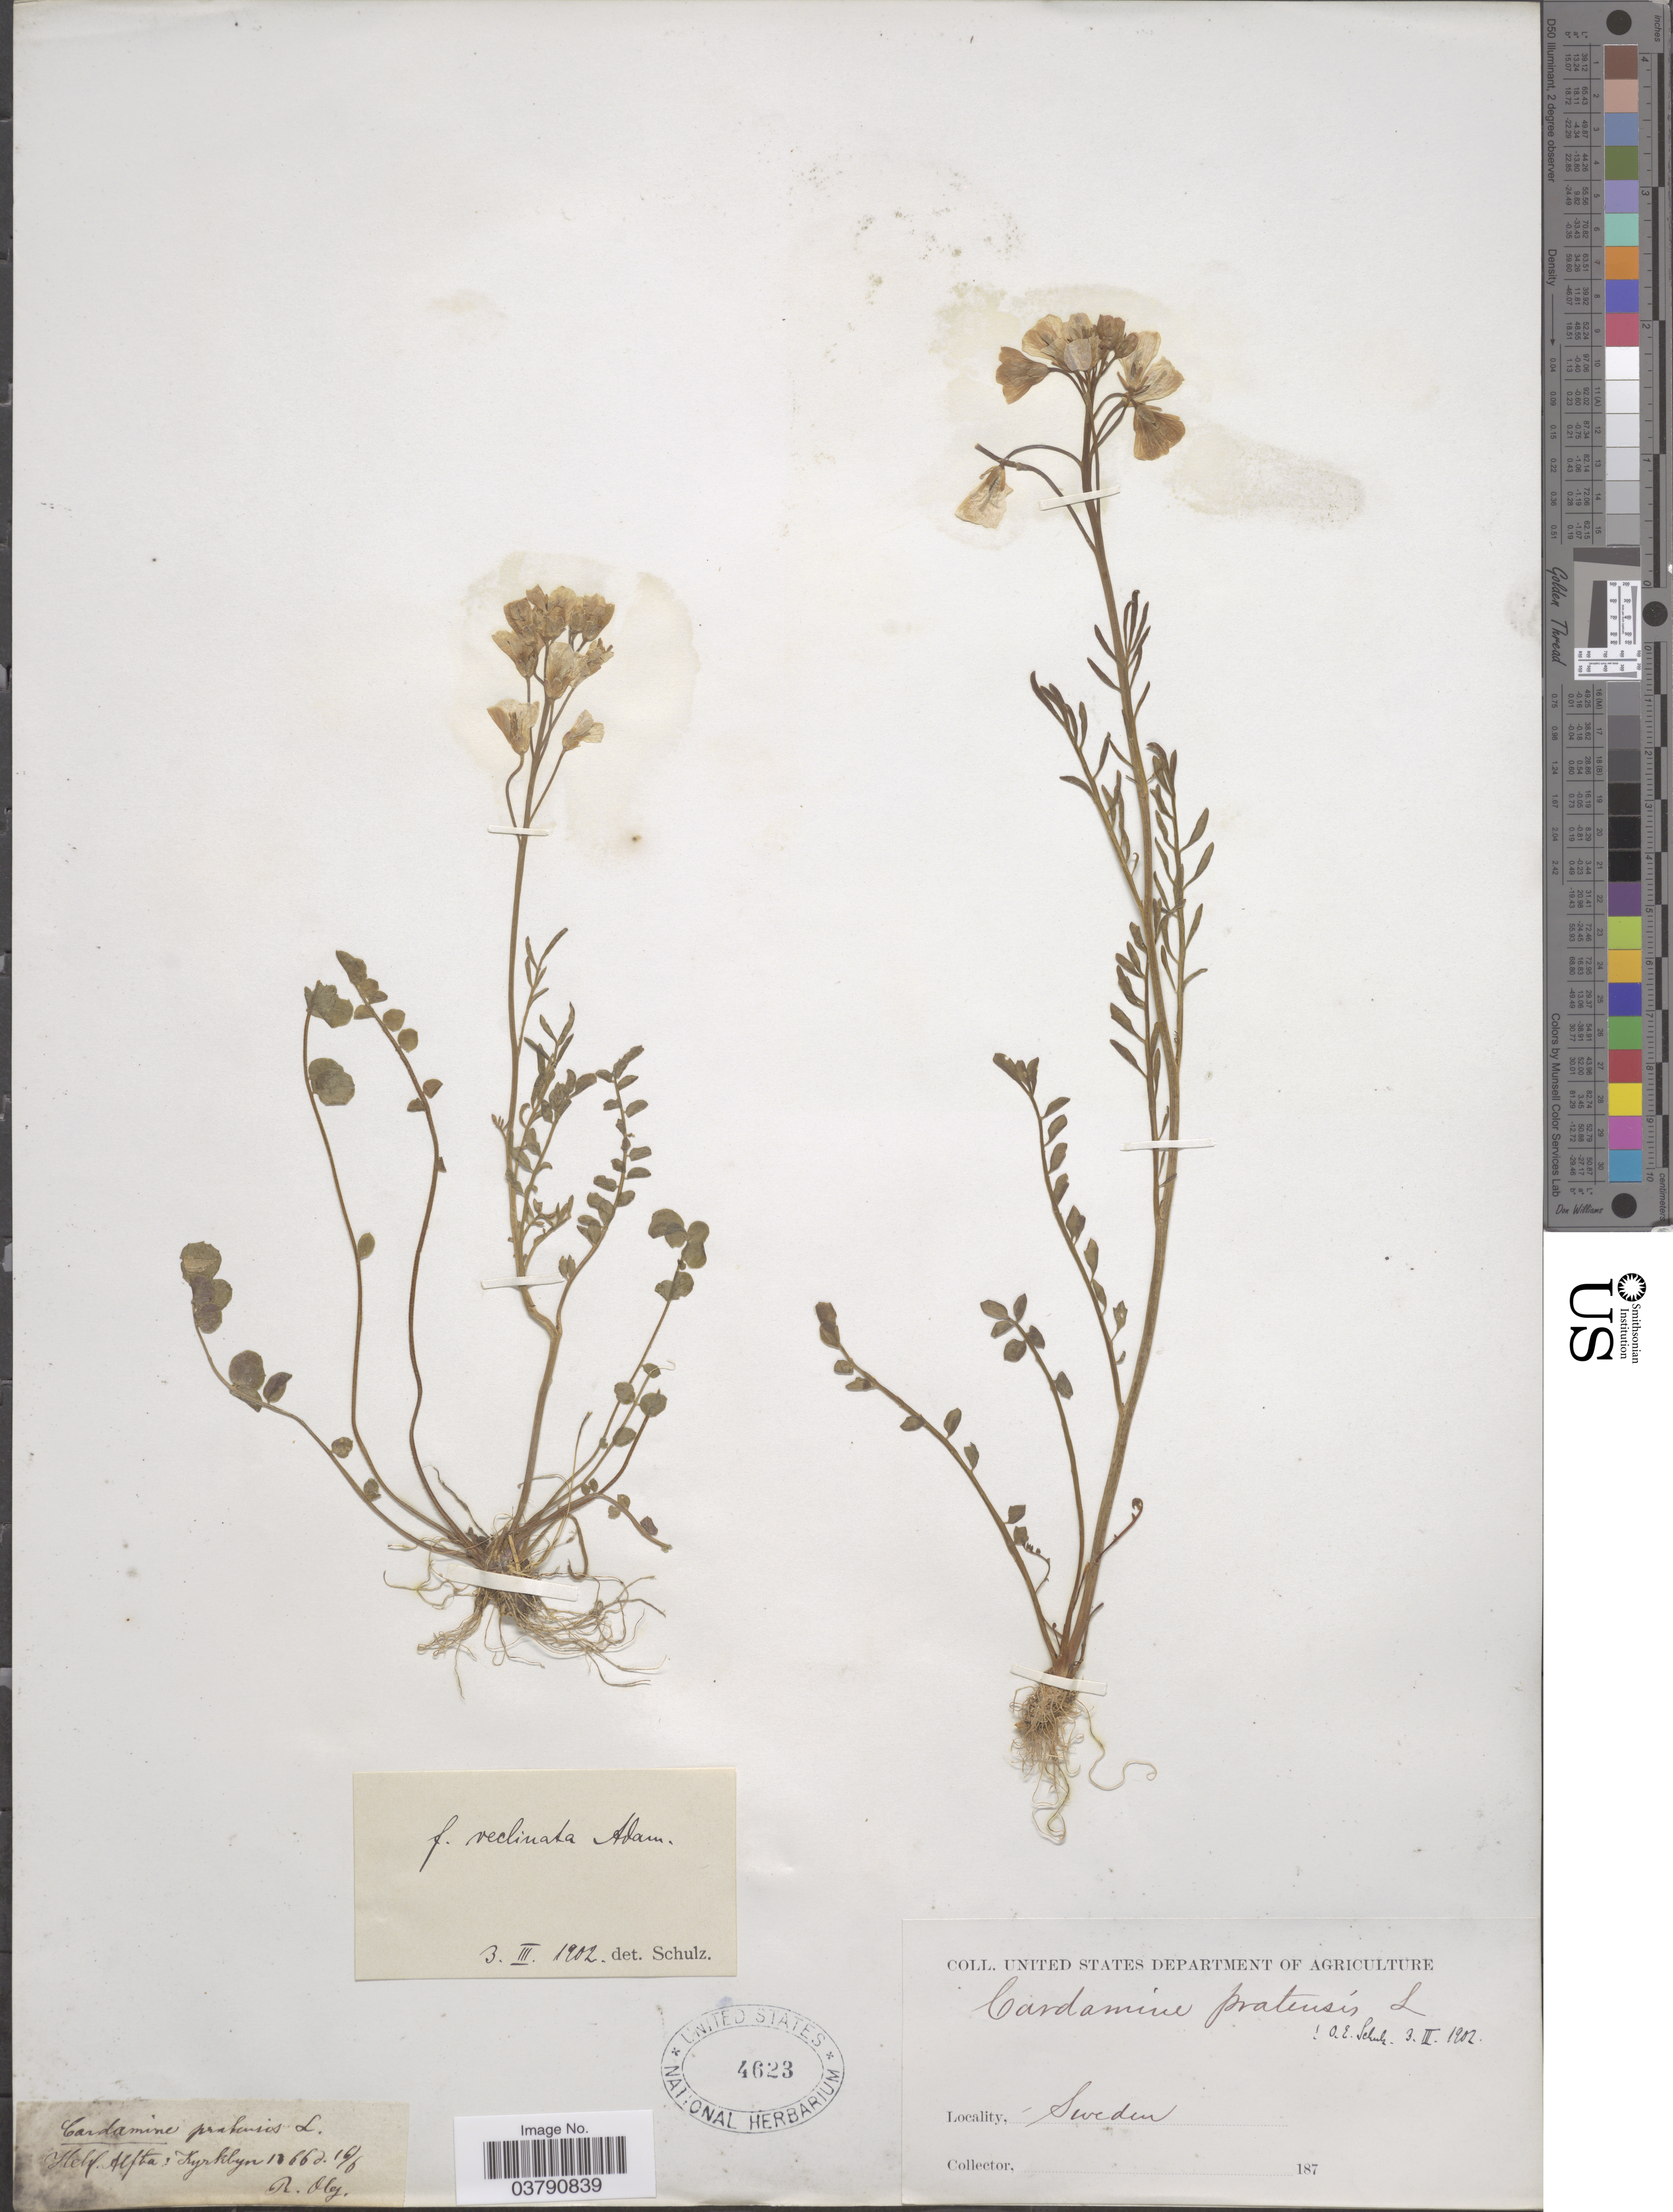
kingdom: Plantae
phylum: Tracheophyta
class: Magnoliopsida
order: Brassicales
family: Brassicaceae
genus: Cardamine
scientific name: Cardamine pratensis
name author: L.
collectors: R. Olg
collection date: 1866-06-16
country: Sweden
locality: Helsl. Alfta : Kyrkbyn.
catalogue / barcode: US 4623